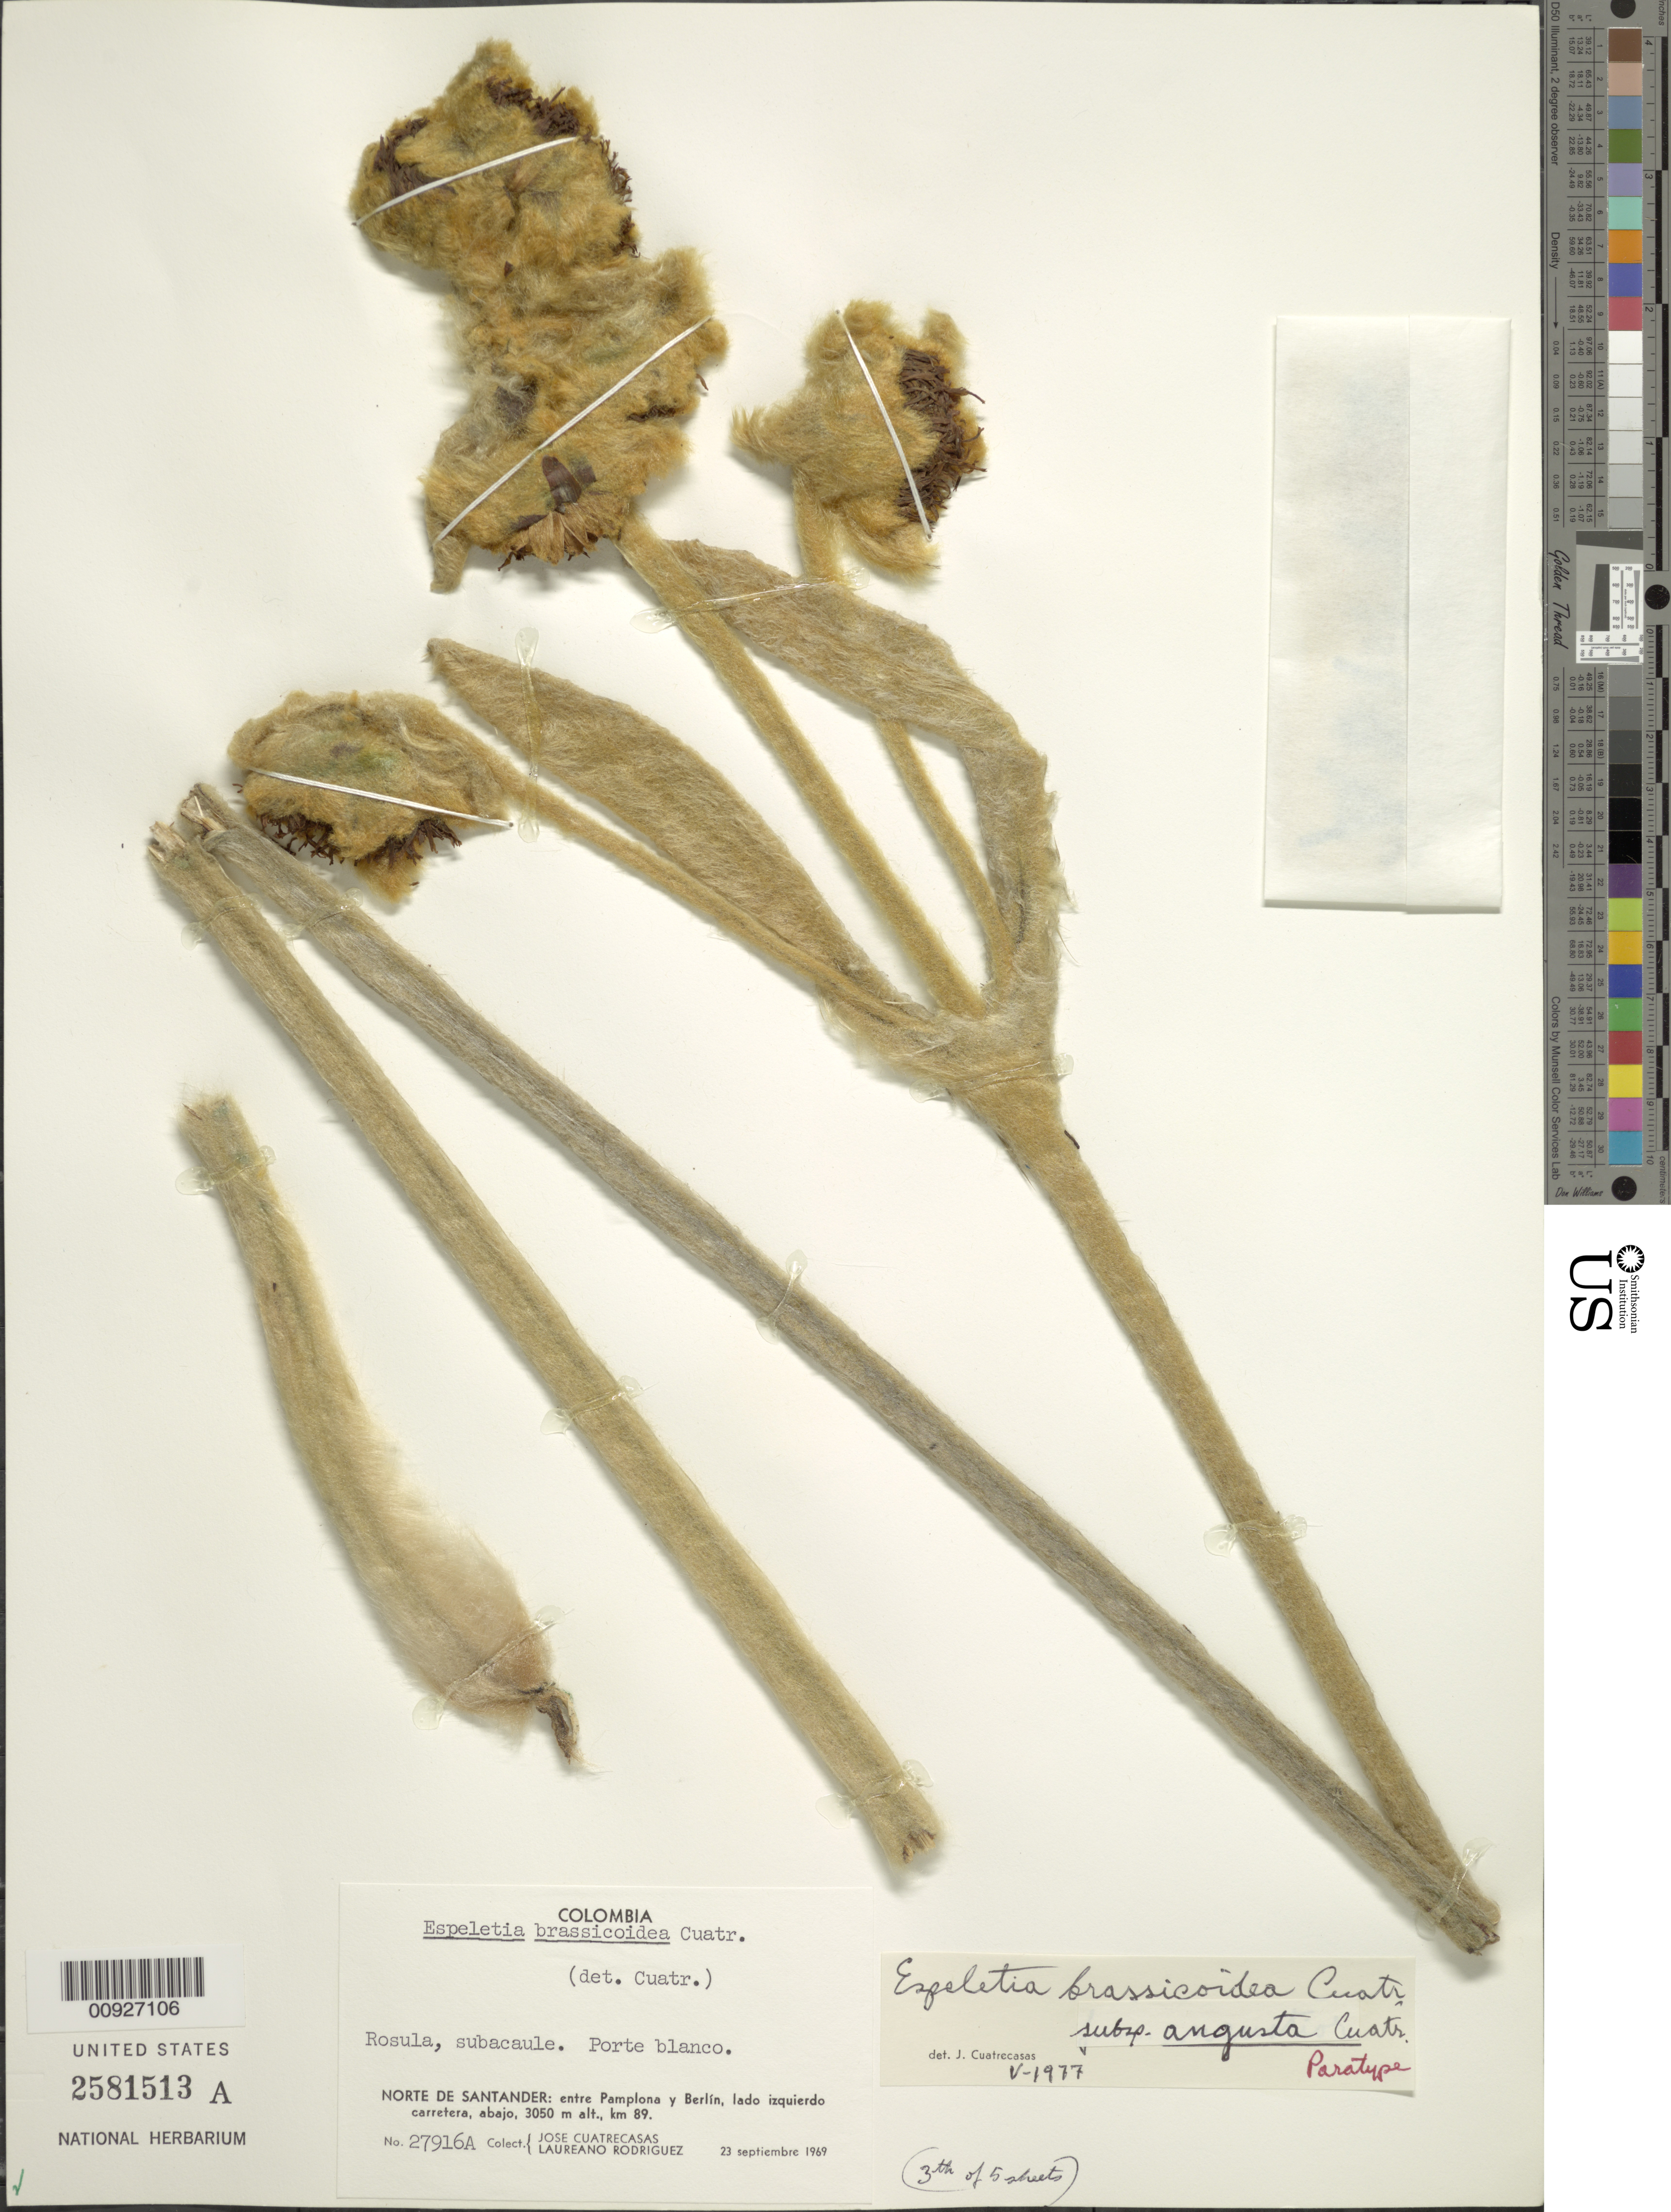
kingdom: Plantae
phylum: Tracheophyta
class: Magnoliopsida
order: Asterales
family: Asteraceae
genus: Espeletia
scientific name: Espeletia brassicoidea subsp. angusta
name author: Cuatrec.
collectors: J. Cuatrecasas & L. Rodriguez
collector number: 27916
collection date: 1969-11-23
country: Colombia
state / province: Norte de Santander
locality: Entre Pamplona y Berlín, lado izquierdo carretera, abajo, km 90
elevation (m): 3050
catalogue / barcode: US 2581513A